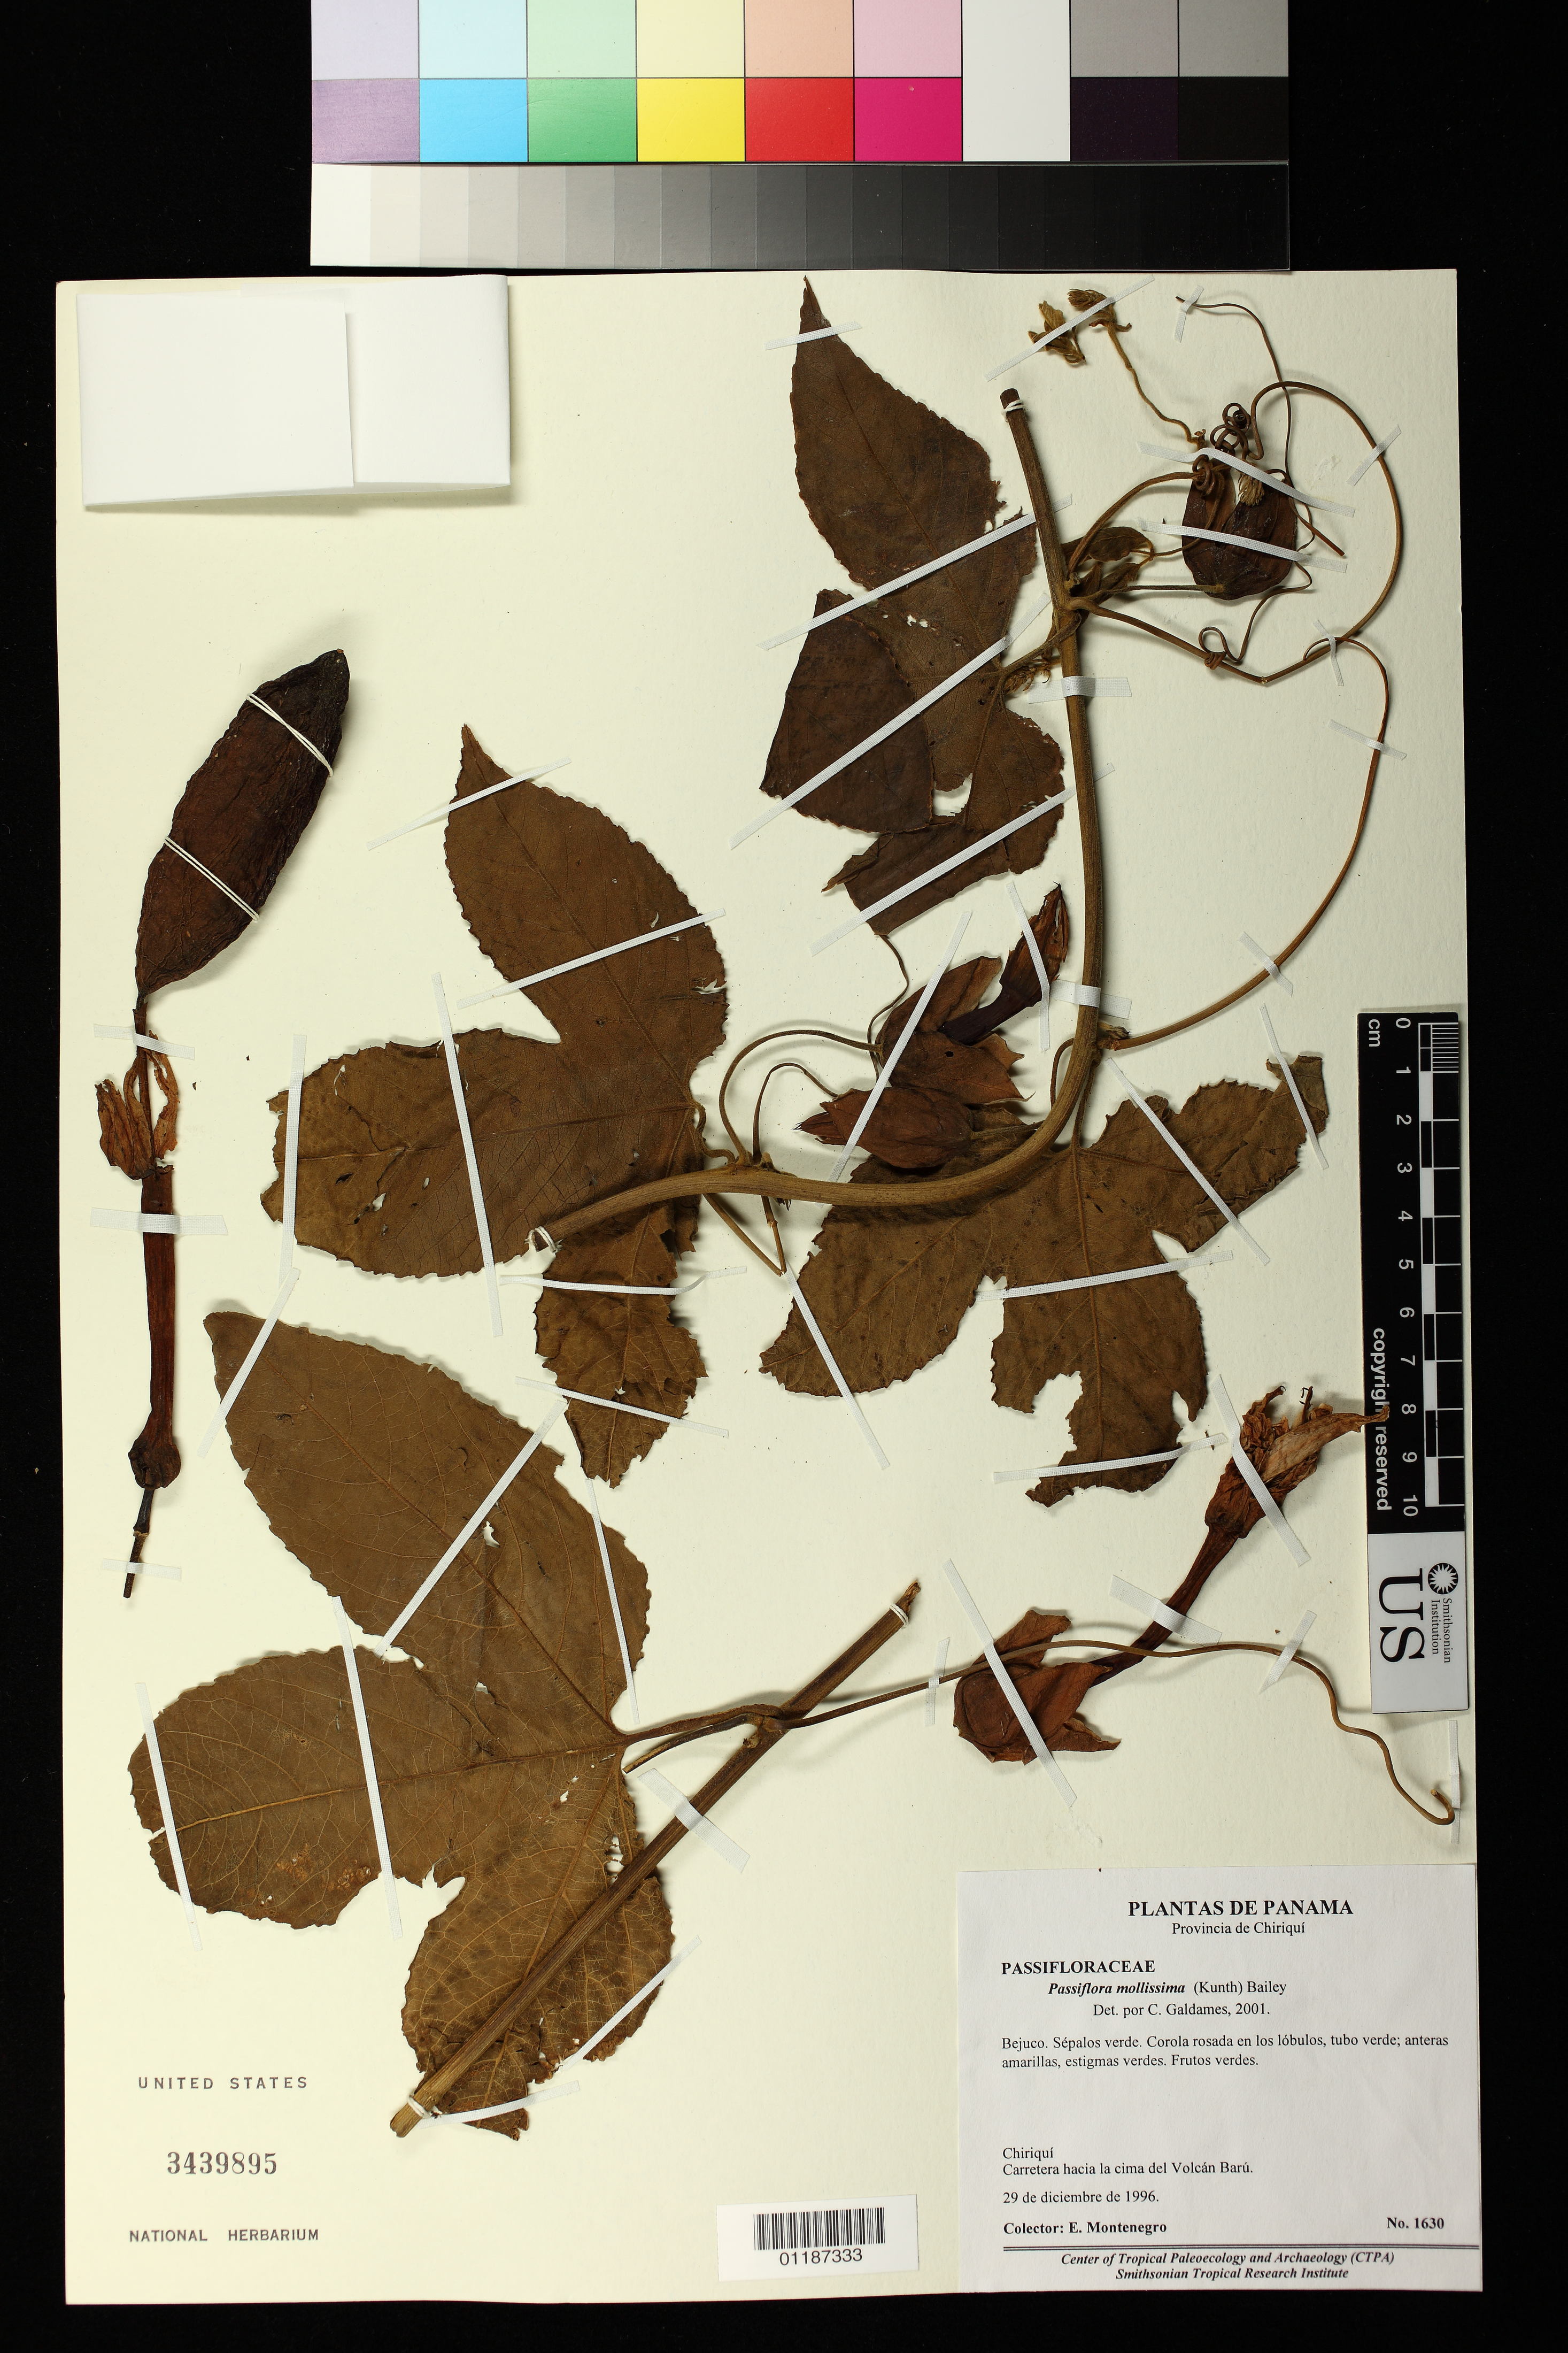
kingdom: Plantae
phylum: Tracheophyta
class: Magnoliopsida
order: Malpighiales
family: Passifloraceae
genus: Passiflora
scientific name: Passiflora mollissima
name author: (Kunth) L.H. Bailey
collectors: E. Montenegro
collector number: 1630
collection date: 1996-12-29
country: Panama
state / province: Chiriquí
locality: Carretera hacia la cima del Volcan Baru.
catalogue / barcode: US 3439895